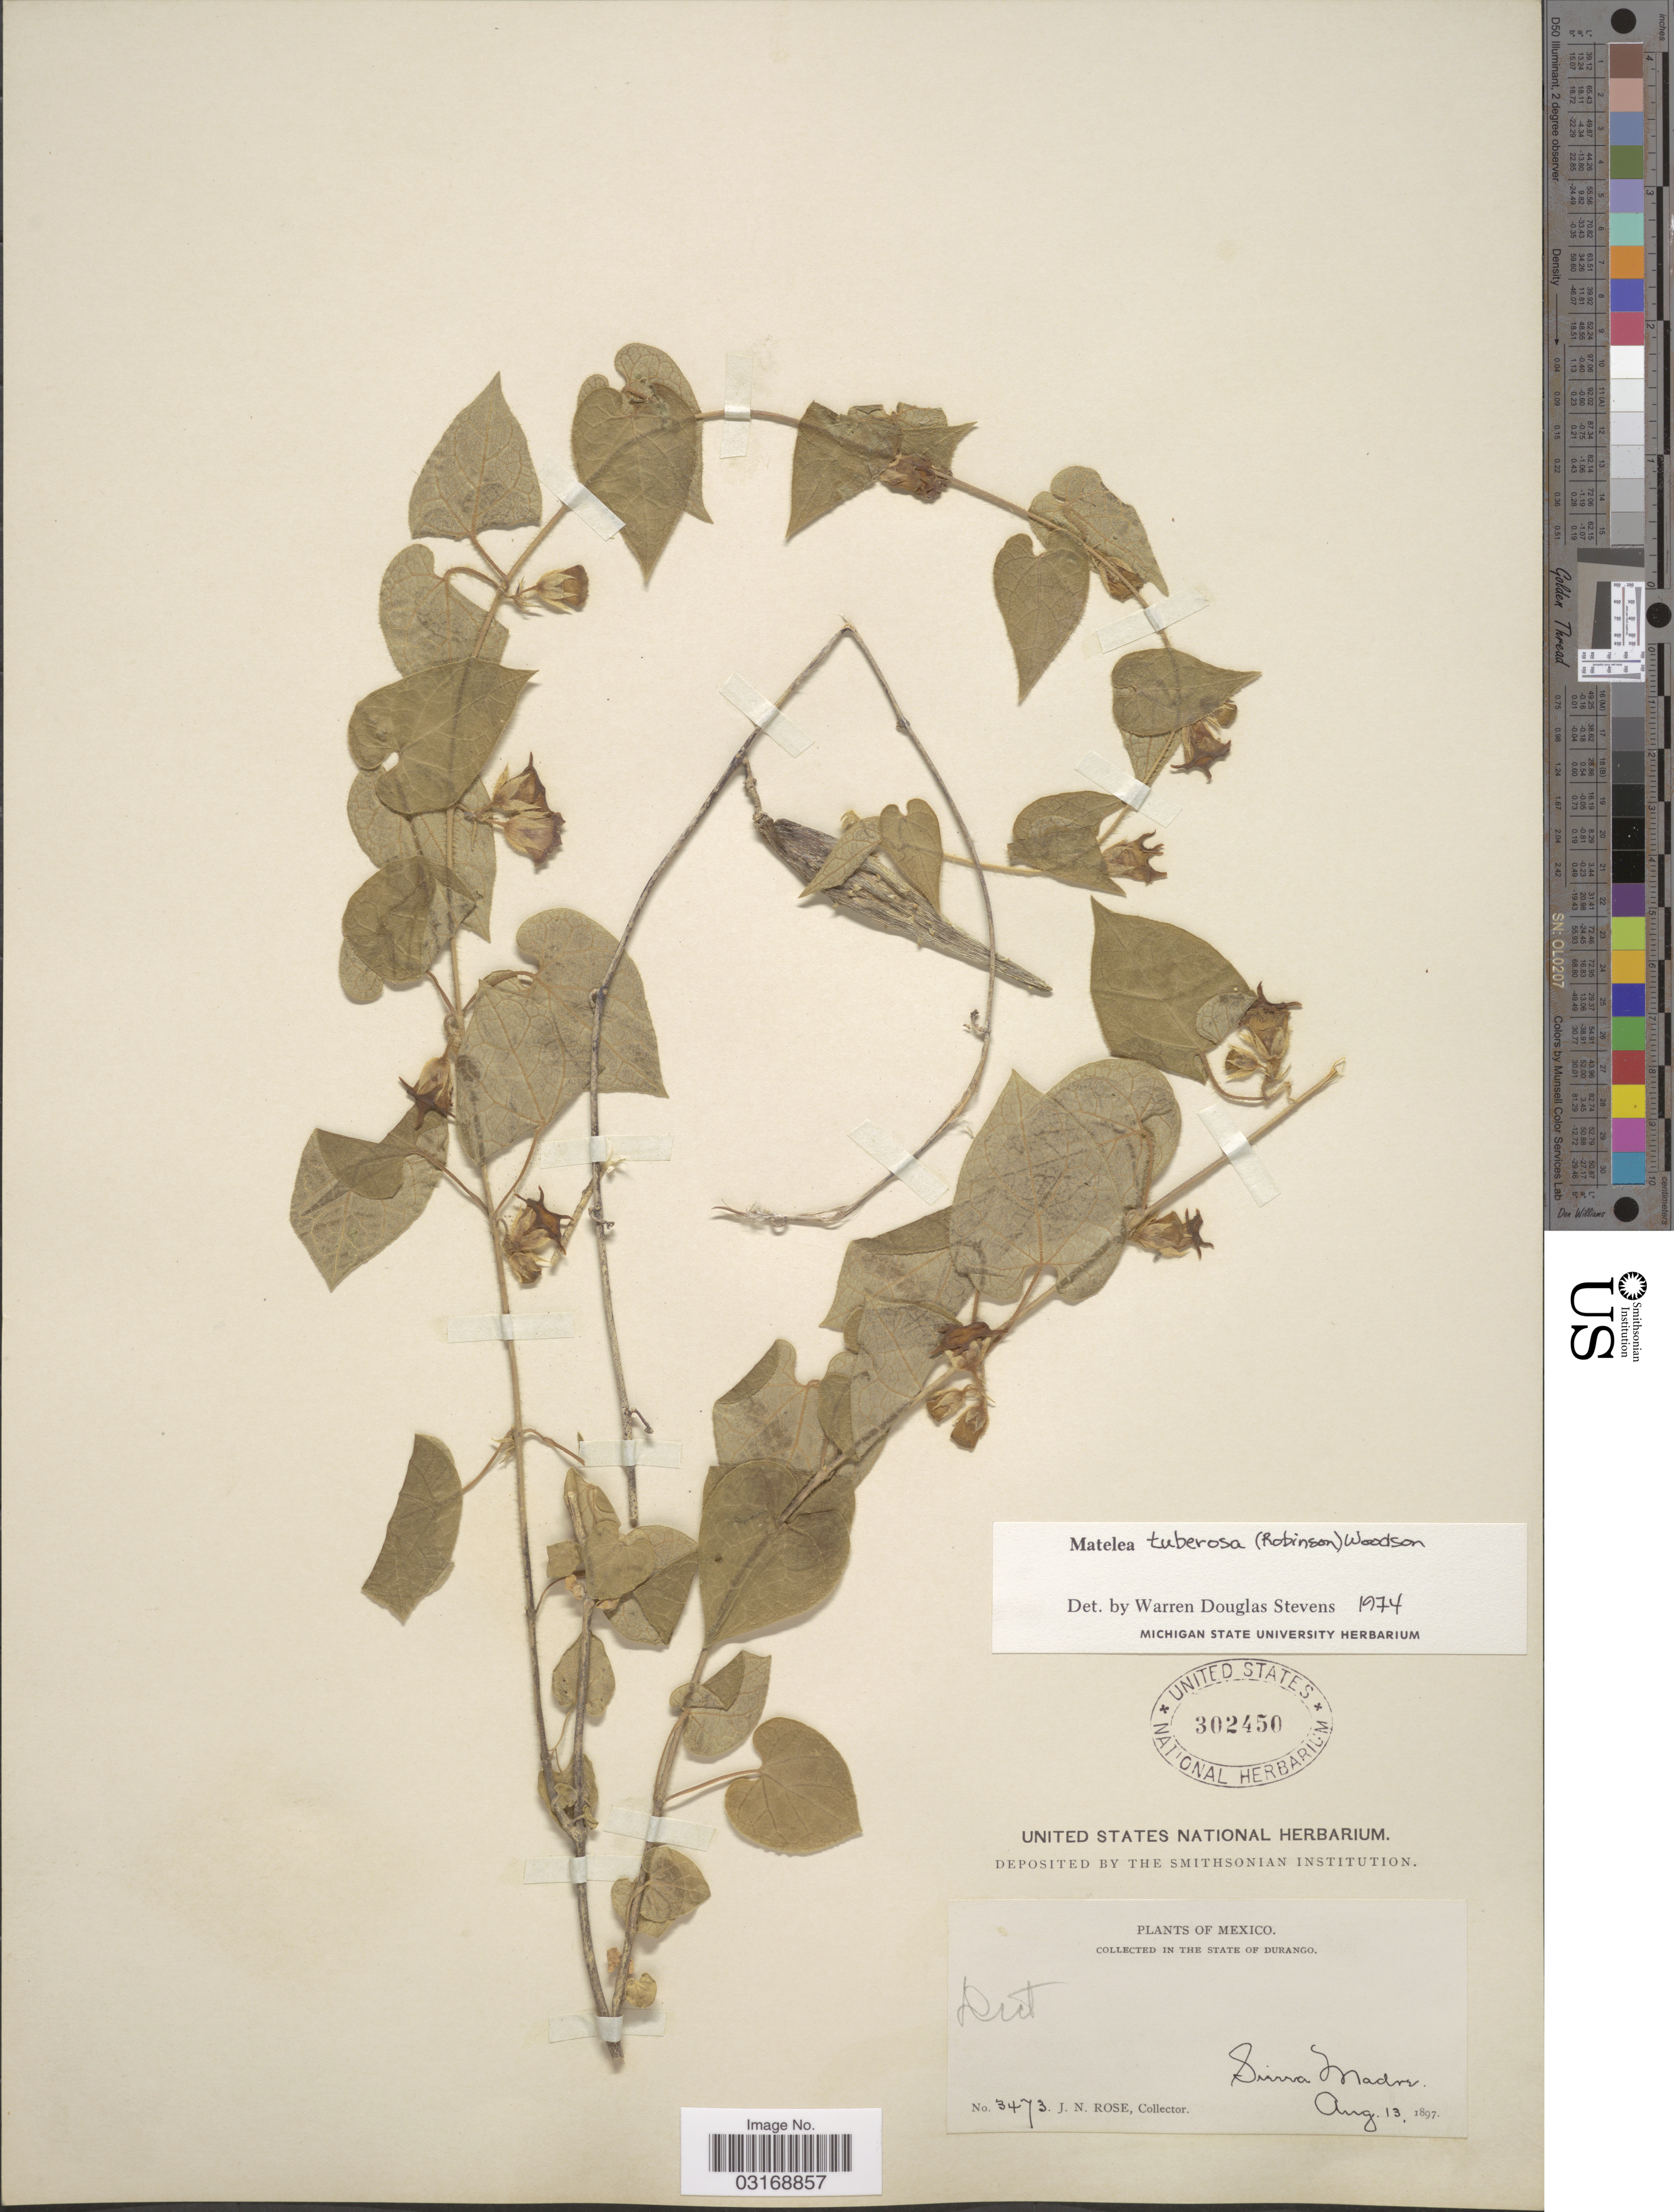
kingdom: Plantae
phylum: Tracheophyta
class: Magnoliopsida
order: Gentianales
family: Apocynaceae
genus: Matelea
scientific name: Matelea tuberosa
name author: (B.L. Rob.) Woodson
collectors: J. N. Rose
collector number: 3473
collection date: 1897-08-13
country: Mexico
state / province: Durango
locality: Sierra Madre.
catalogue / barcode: US 302450